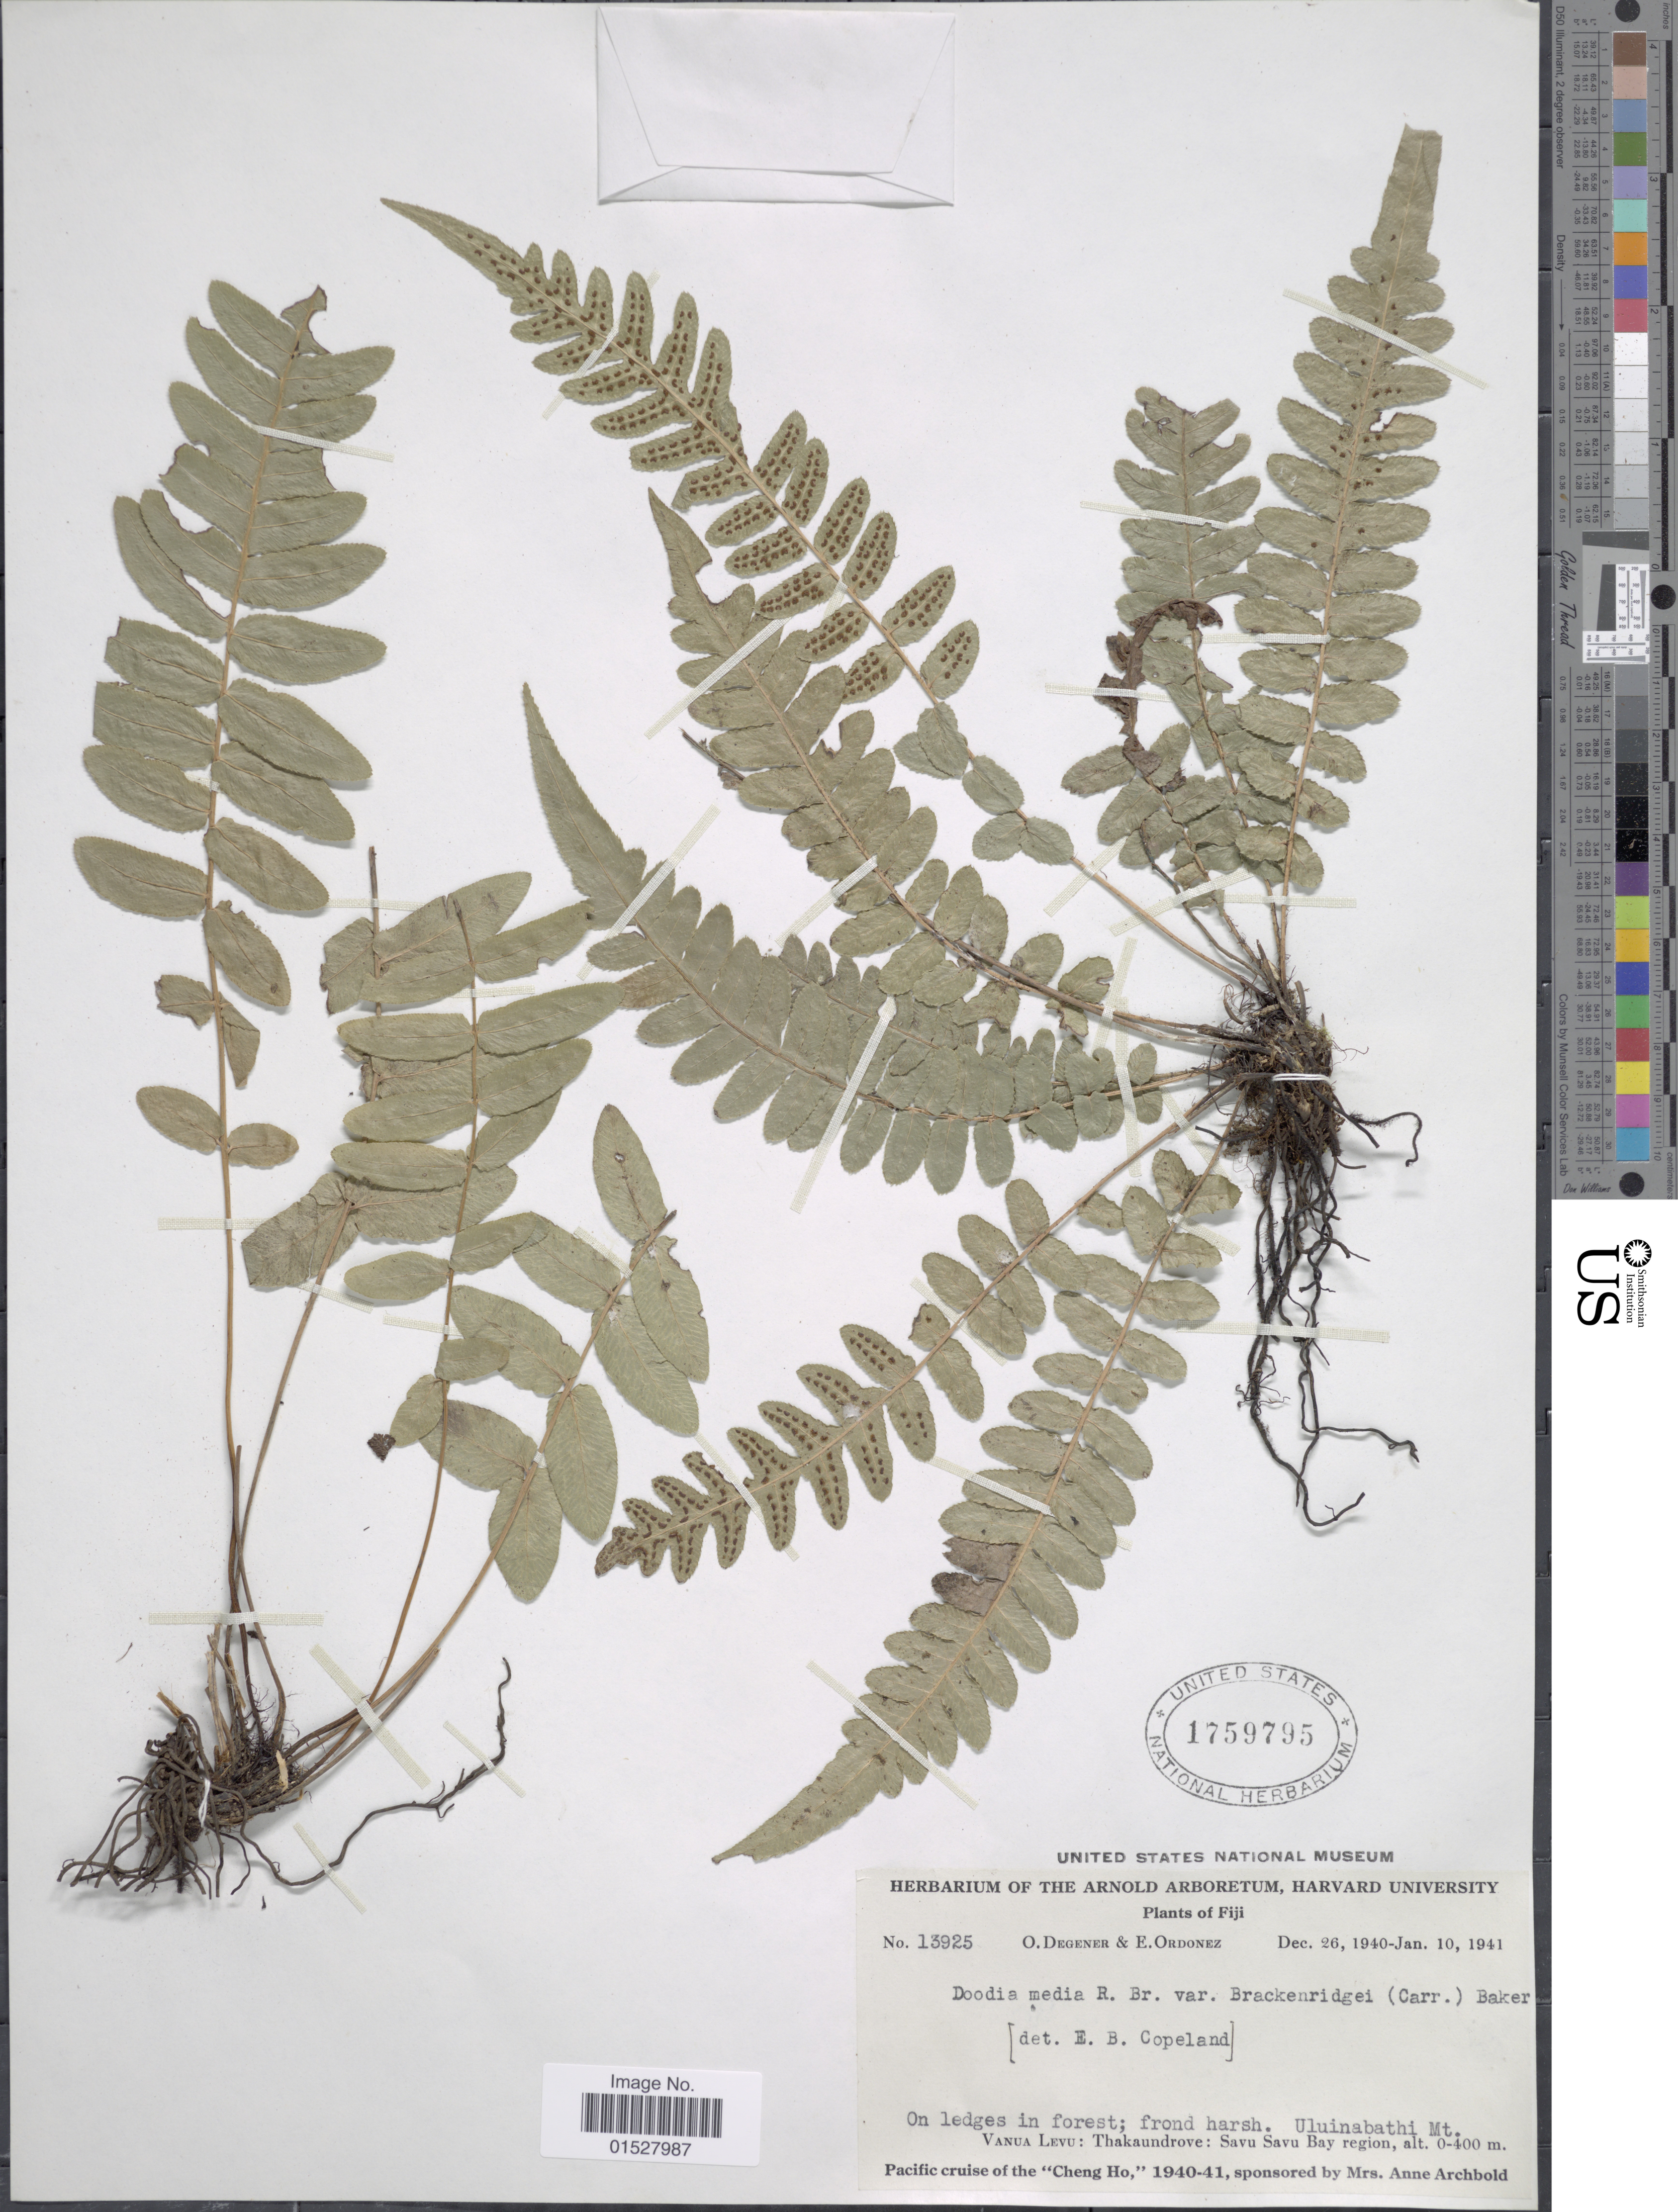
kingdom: Plantae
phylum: Tracheophyta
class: Polypodiopsida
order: Polypodiales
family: Blechnaceae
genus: Blechnum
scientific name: Blechnum medium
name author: (R. Br.) Christenh.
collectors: O. Degener & E. Ordonez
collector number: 13925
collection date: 1941-01-10/1941-12-26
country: Fiji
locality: Vanua Levu: Thakaundrove: Savu Savu Bay region. Uluinabathi Mt.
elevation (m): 0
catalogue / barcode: US 1759795